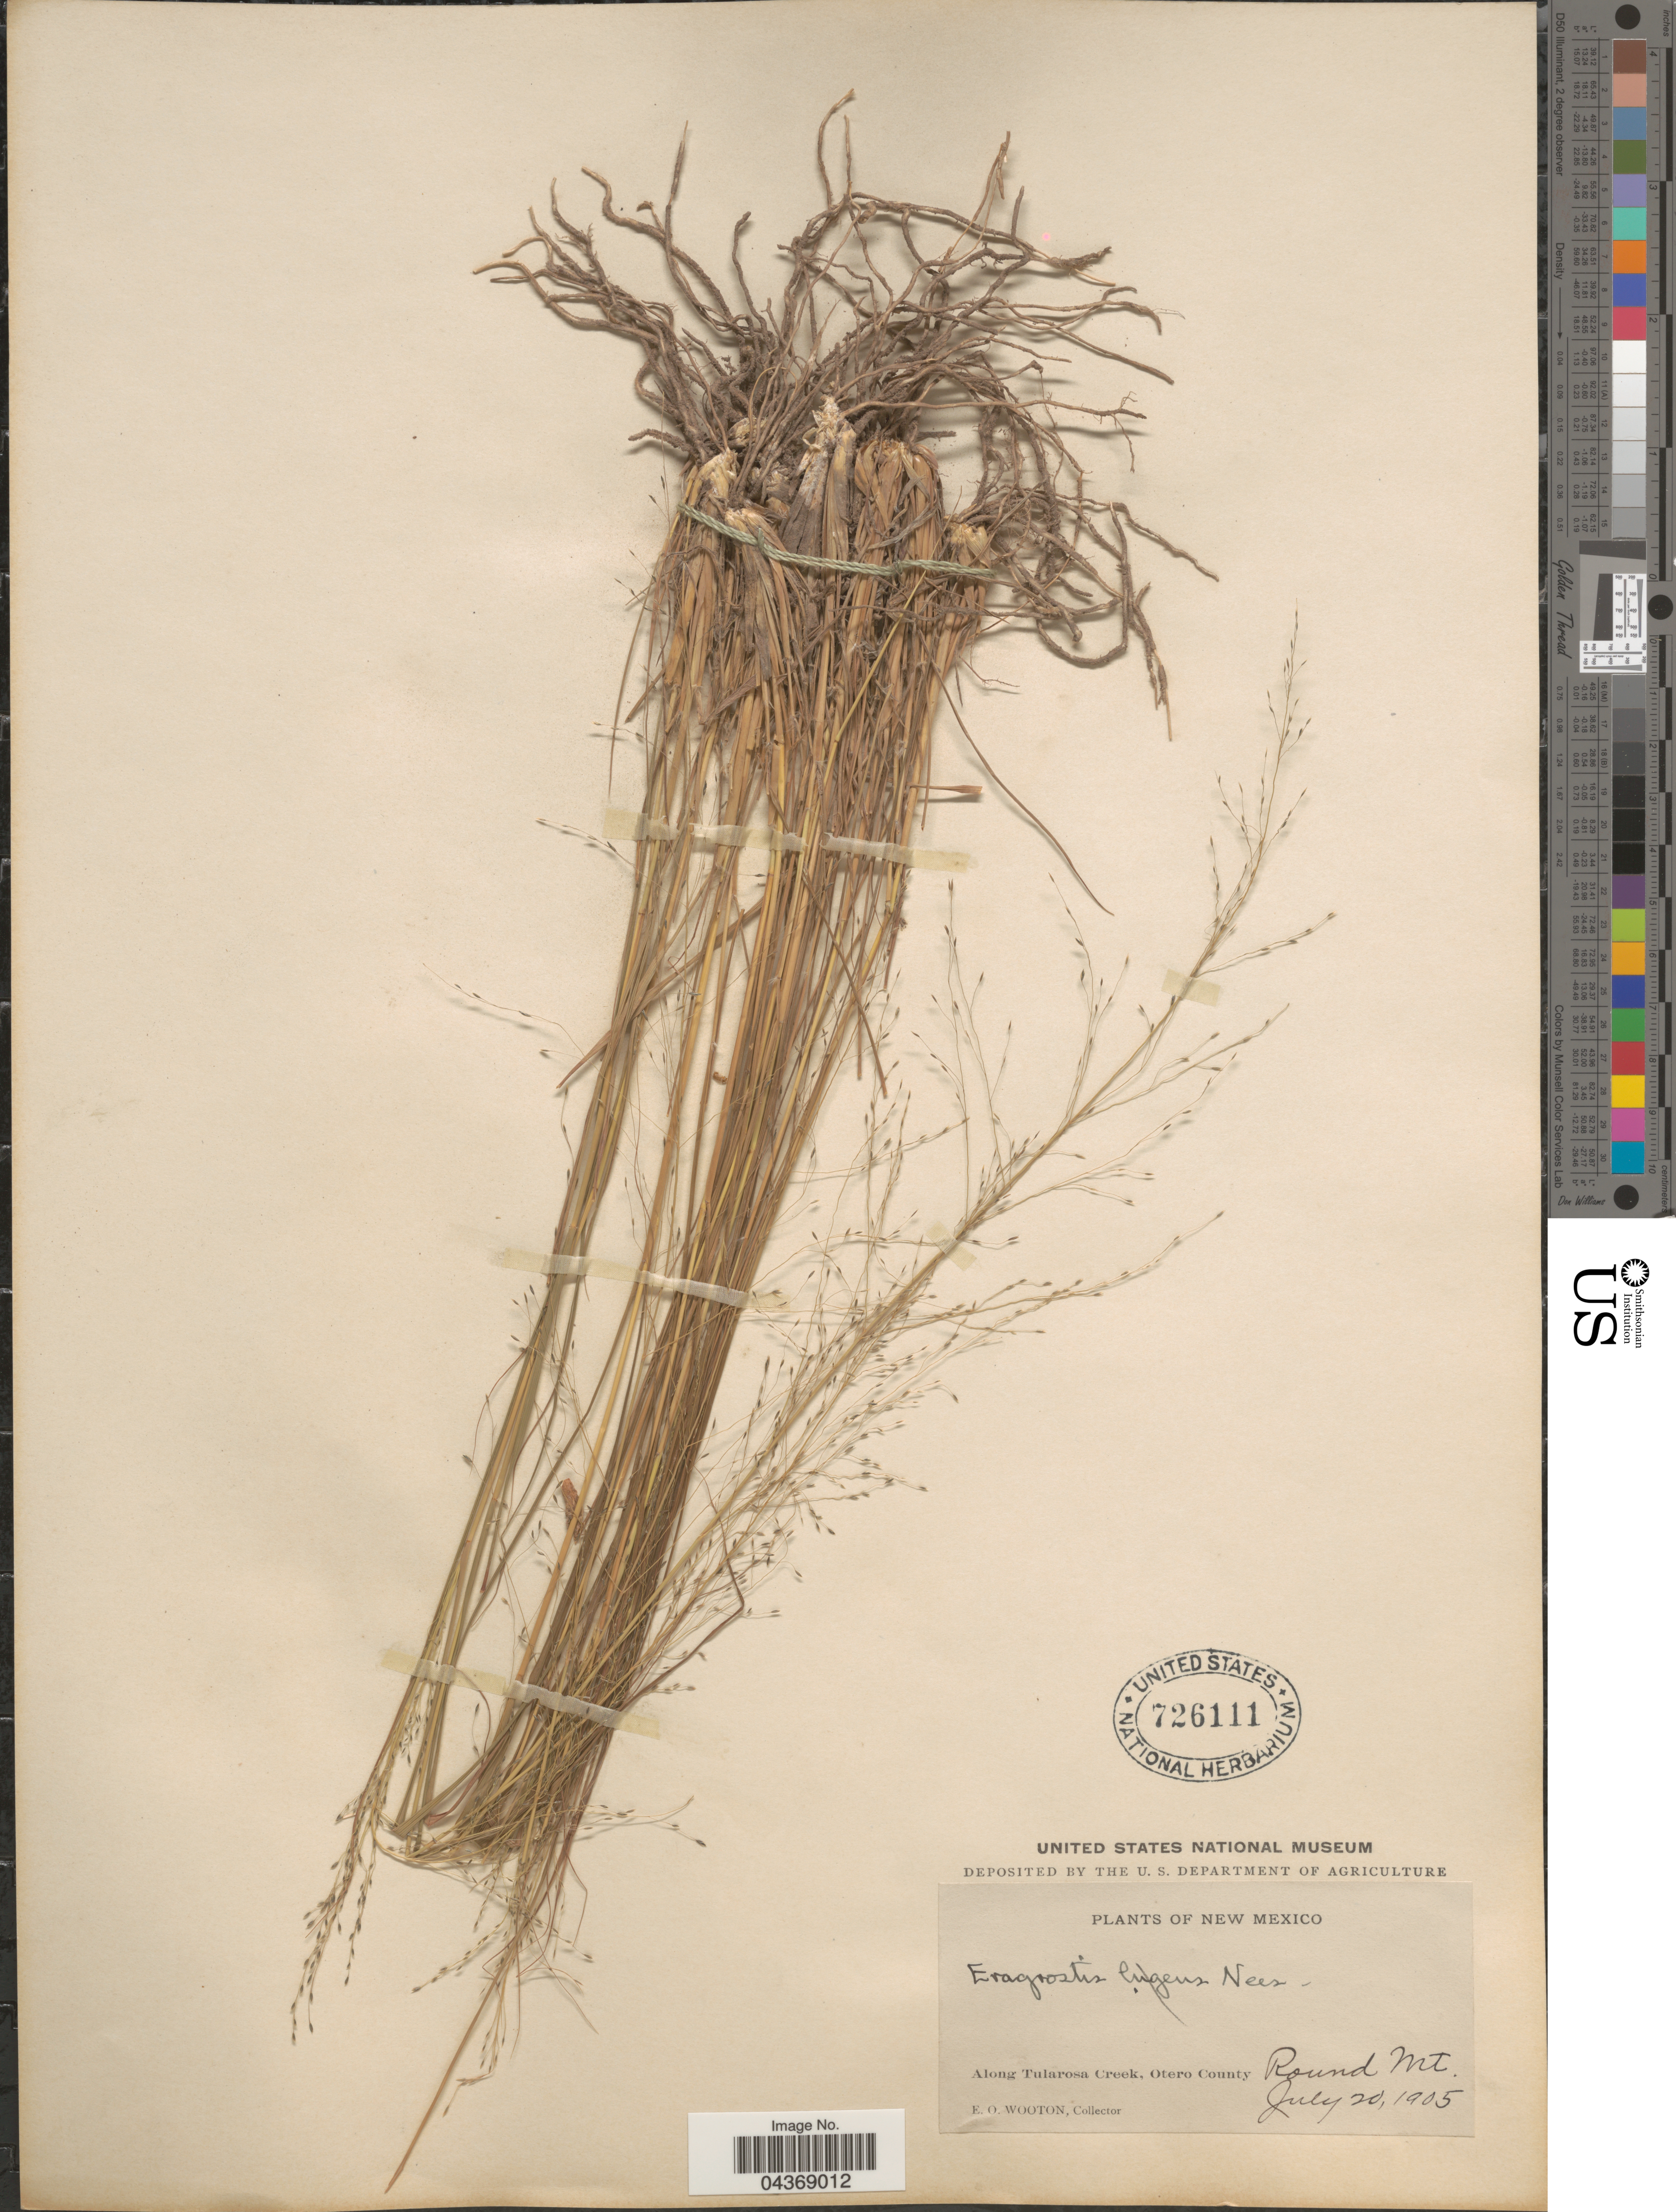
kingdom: Plantae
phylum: Tracheophyta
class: Liliopsida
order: Poales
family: Poaceae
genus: Eragrostis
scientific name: Eragrostis intermedia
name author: Hitchc.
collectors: E. O. Wooton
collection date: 1905-07-20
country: United States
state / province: New Mexico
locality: Along Tularosa Creek, Otero County. Round Mt.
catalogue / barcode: US 726111